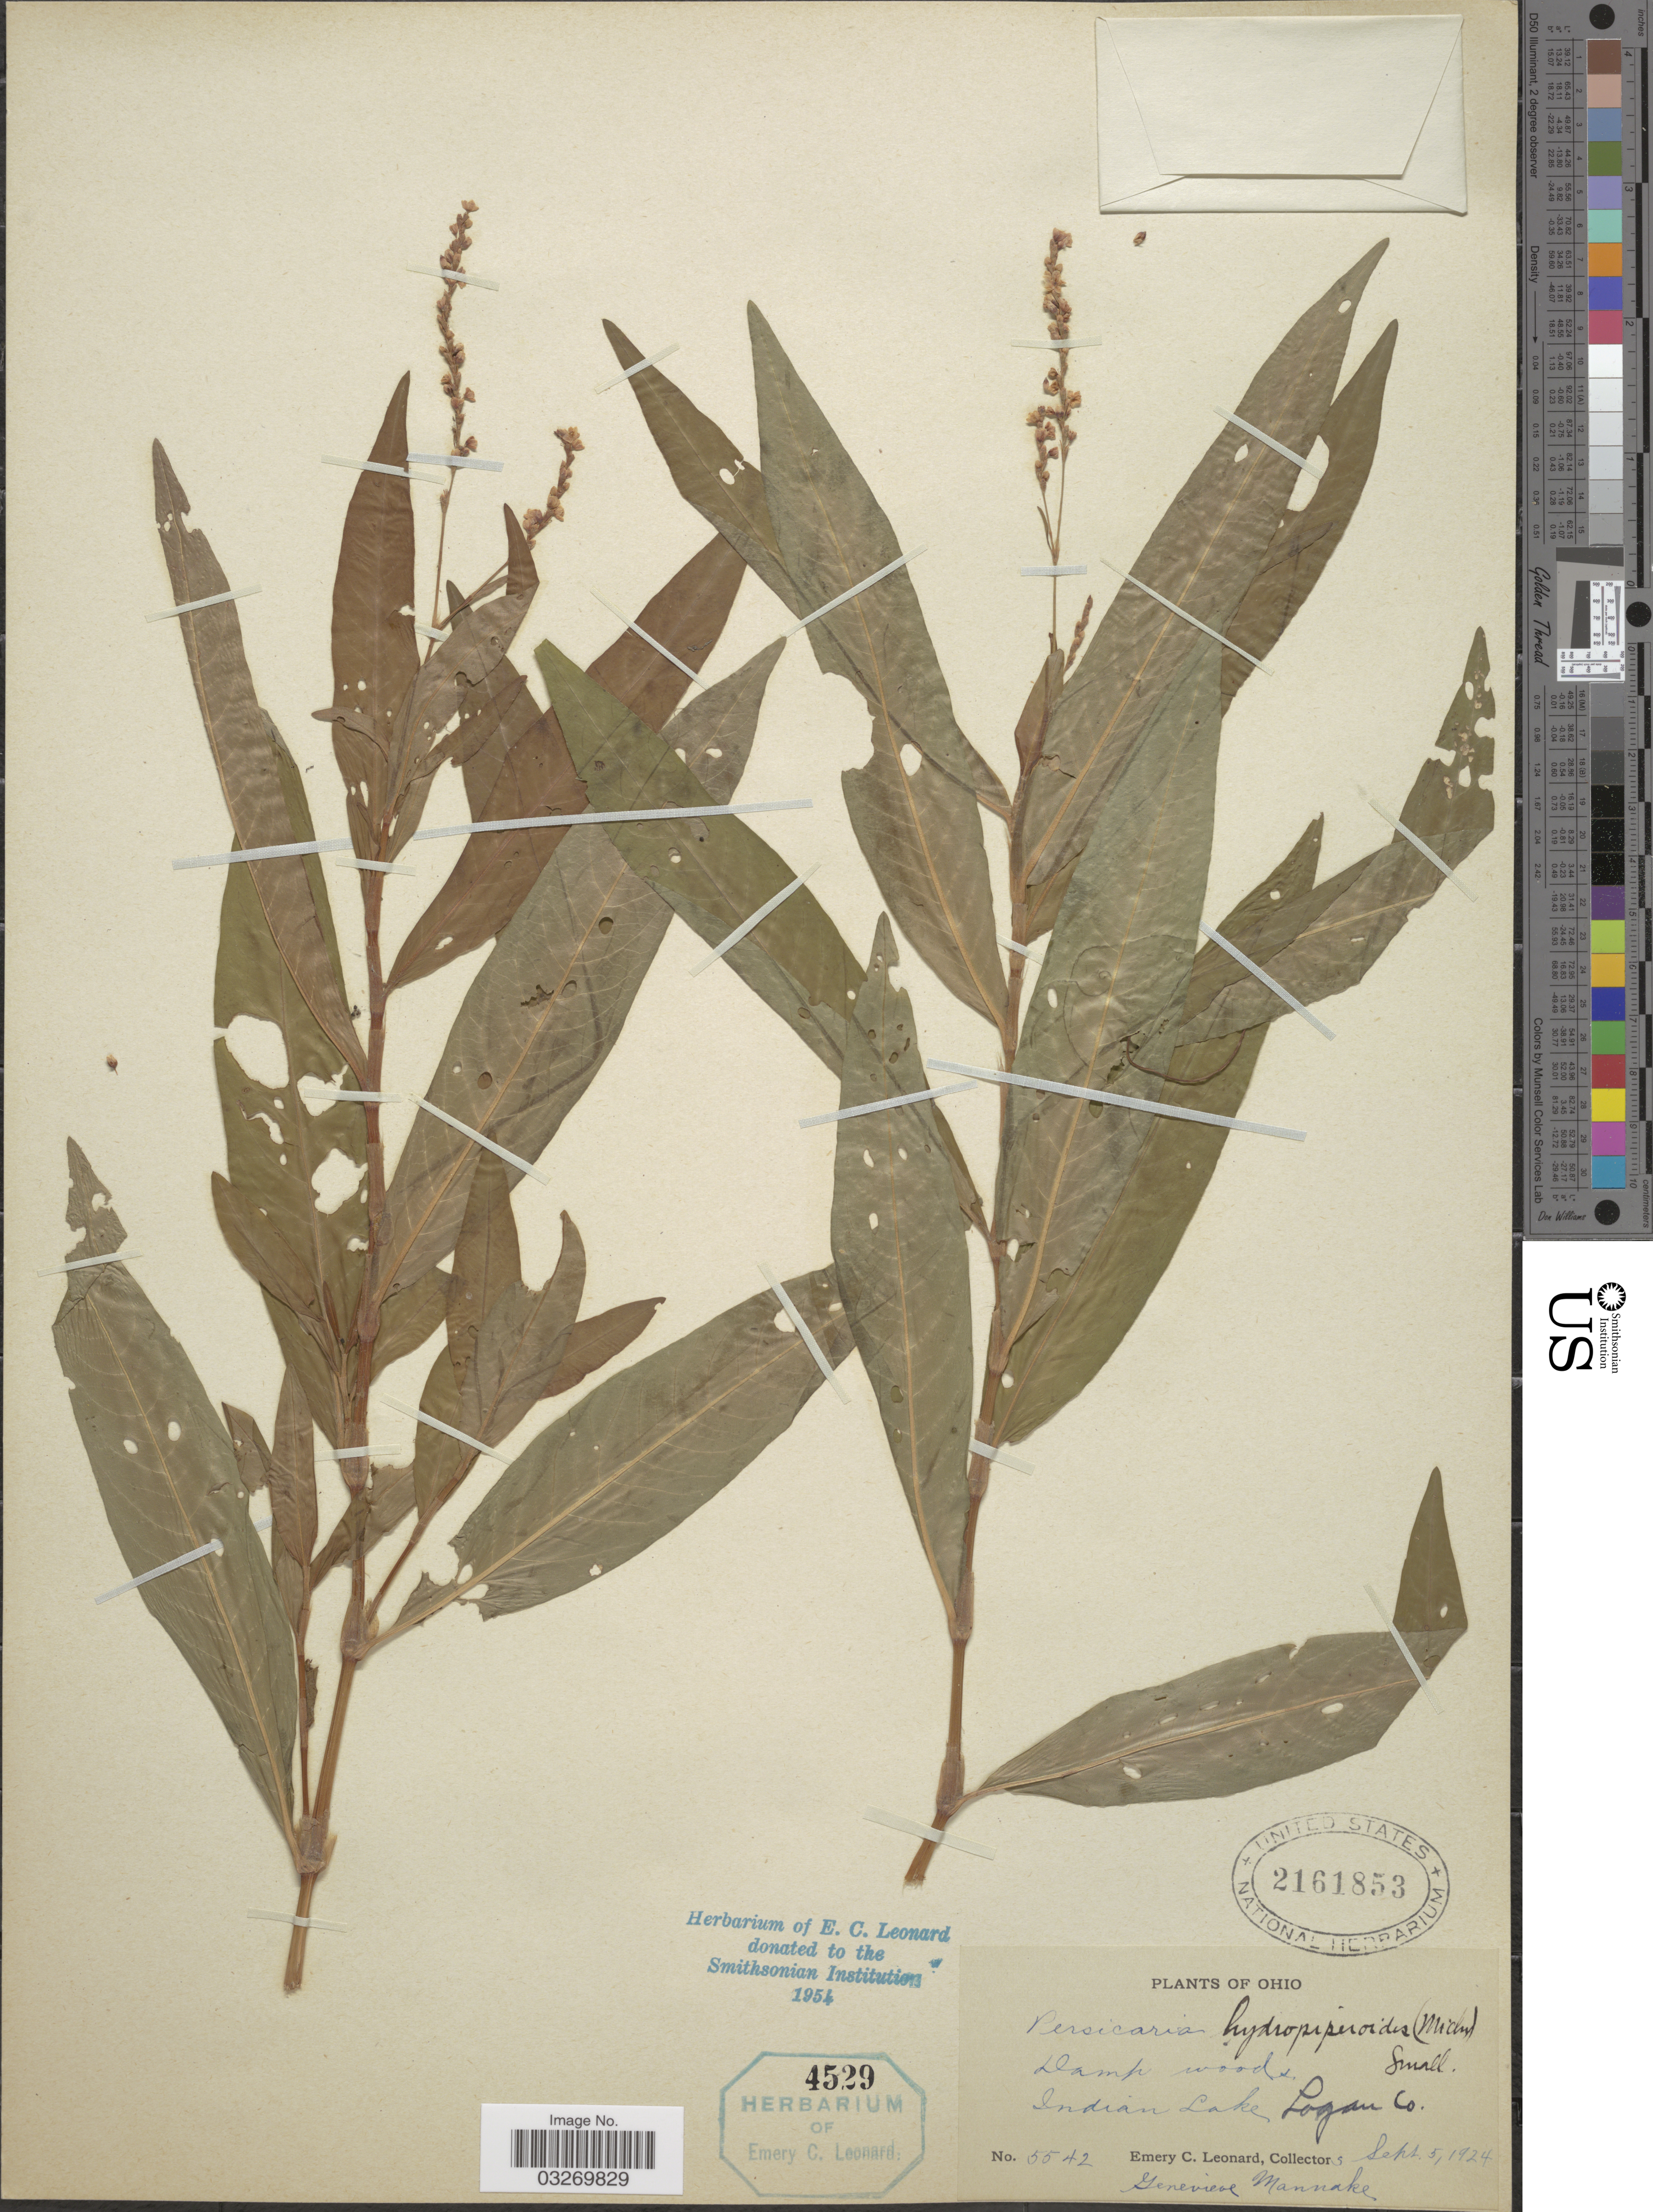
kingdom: Plantae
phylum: Tracheophyta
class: Magnoliopsida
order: Caryophyllales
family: Polygonaceae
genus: Polygonum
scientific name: Polygonum hydropiperoides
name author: Michx.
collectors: E. C. Leonard & G. Mannakee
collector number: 5542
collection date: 1924-09-05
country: United States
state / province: Ohio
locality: Damp woods, Indian Lake, Logan Co.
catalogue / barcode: US 2161853